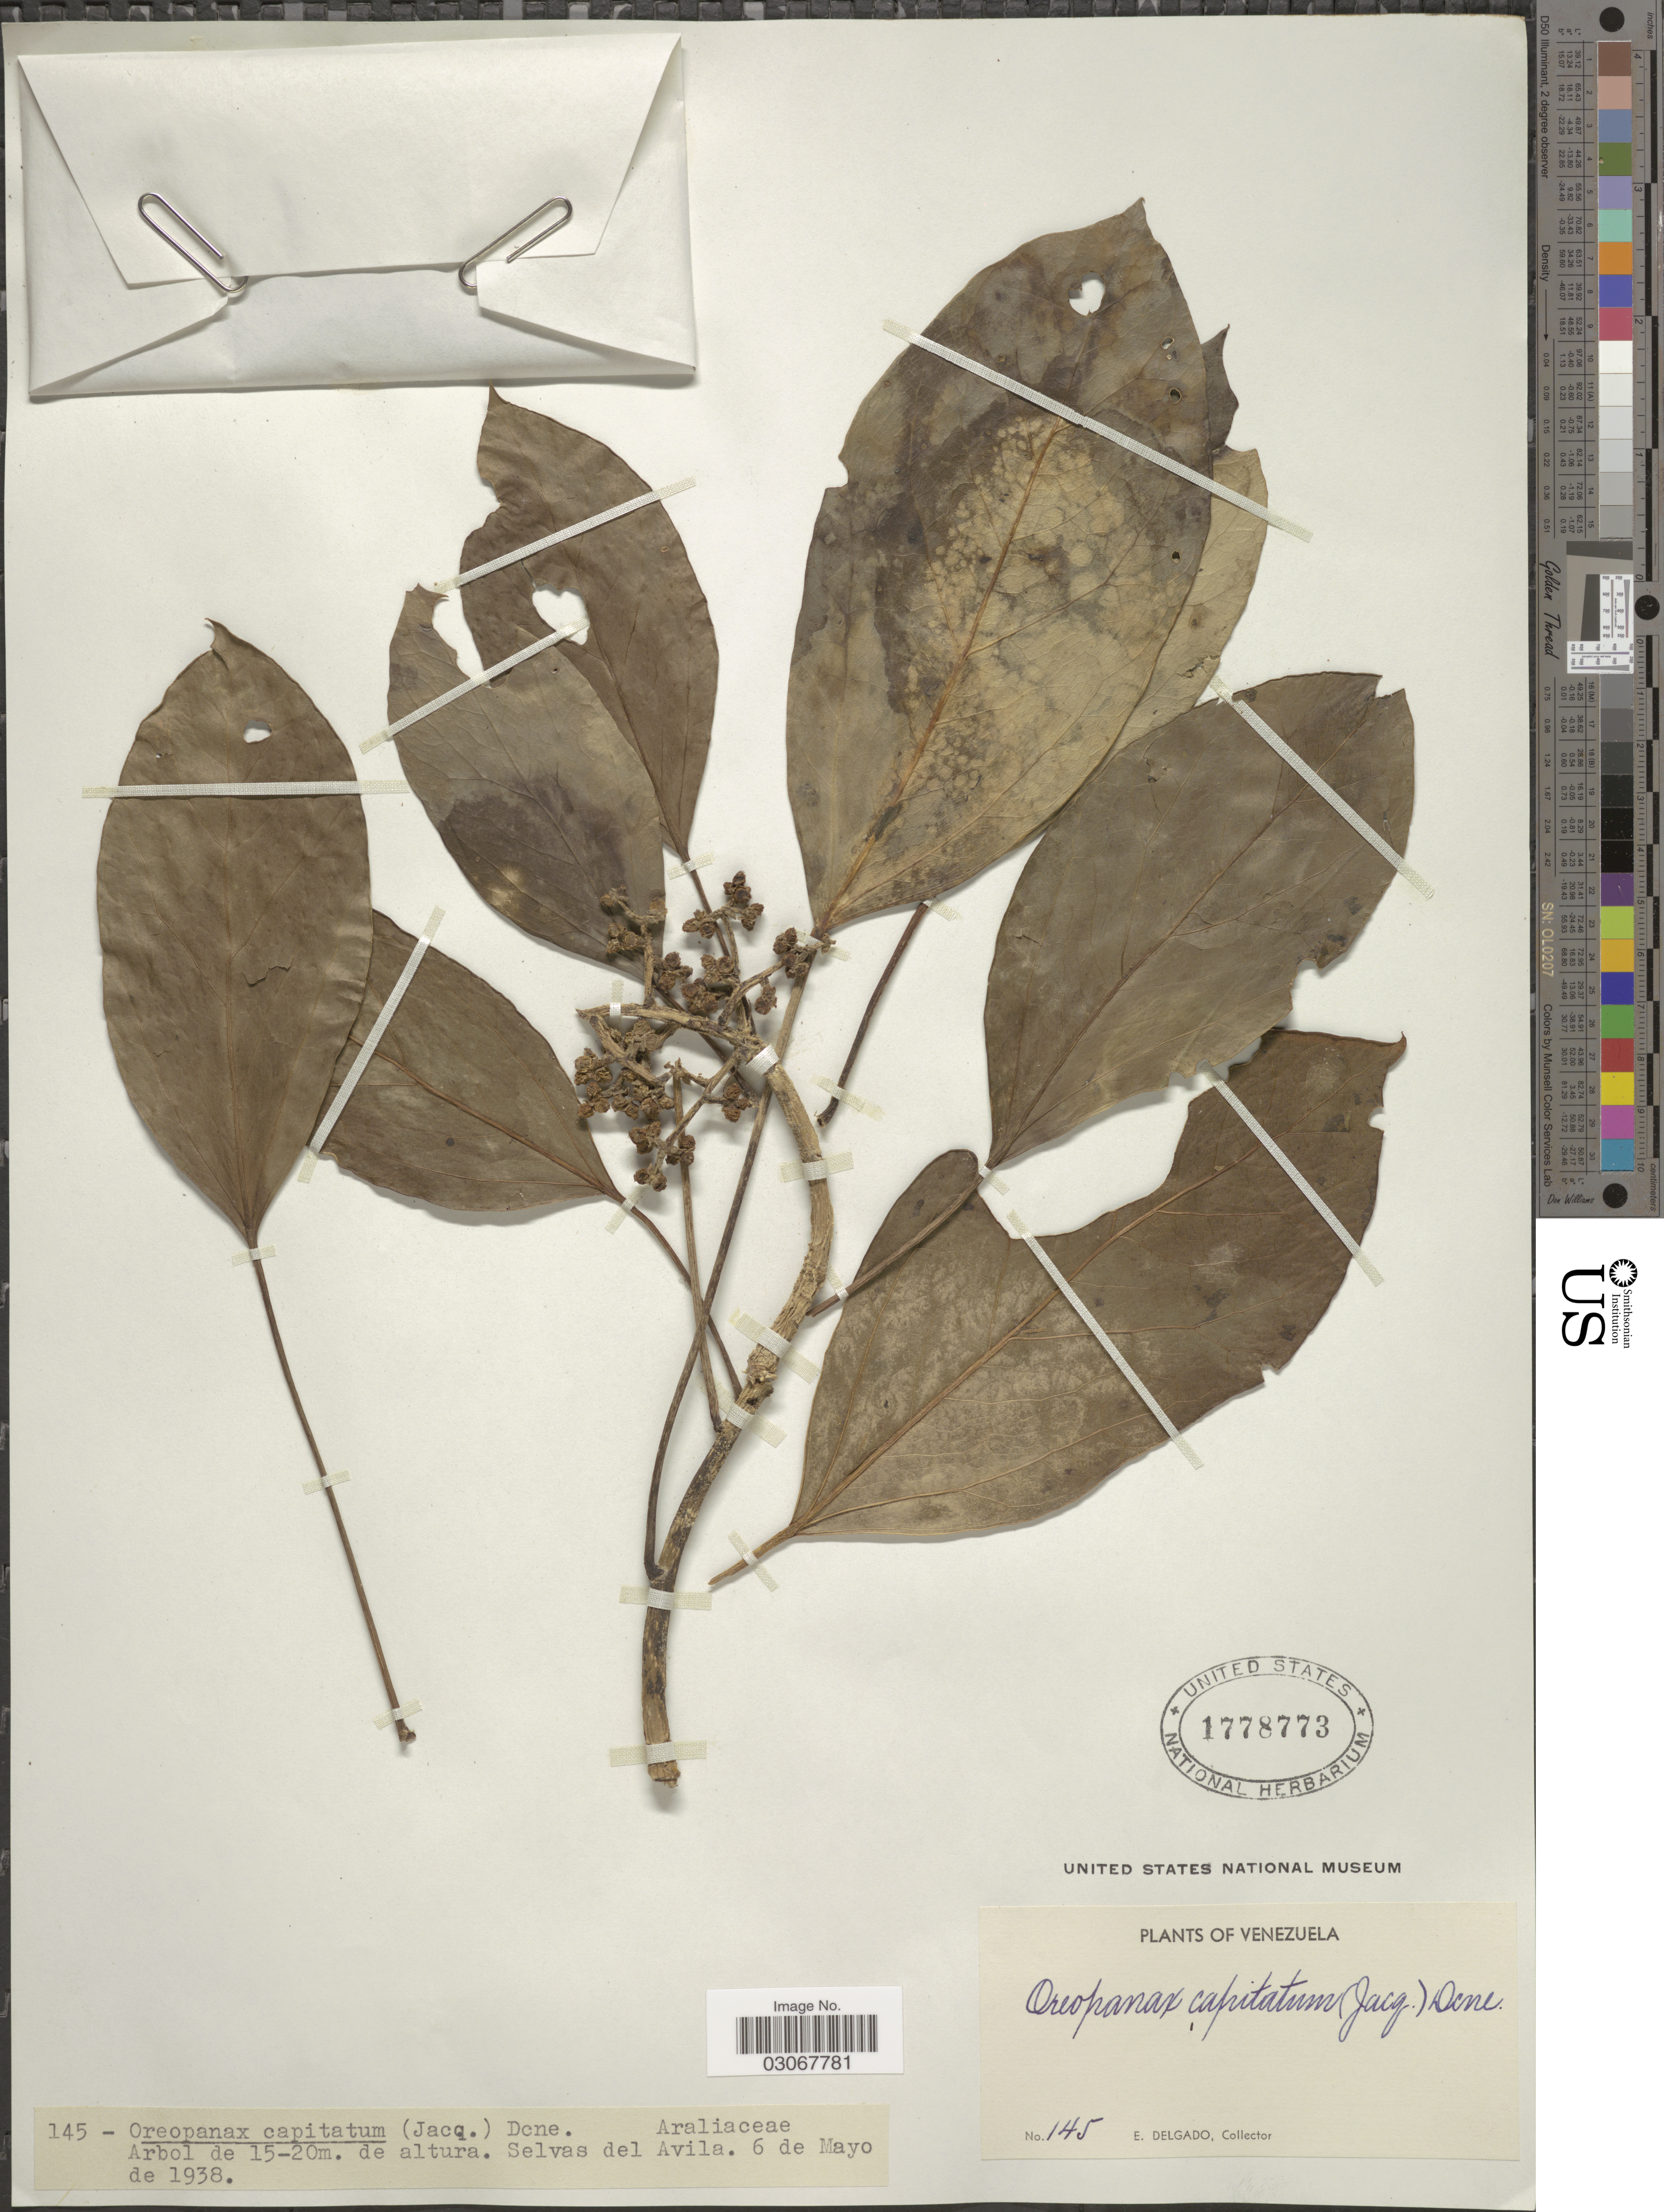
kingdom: Plantae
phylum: Tracheophyta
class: Magnoliopsida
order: Apiales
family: Araliaceae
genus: Oreopanax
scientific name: Oreopanax capitatus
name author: (Jacq.) Decne. & Planch.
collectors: E. Delgado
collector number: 145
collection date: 1938-05-06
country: Venezuela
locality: Selvas del Avila.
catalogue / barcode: US 1778773